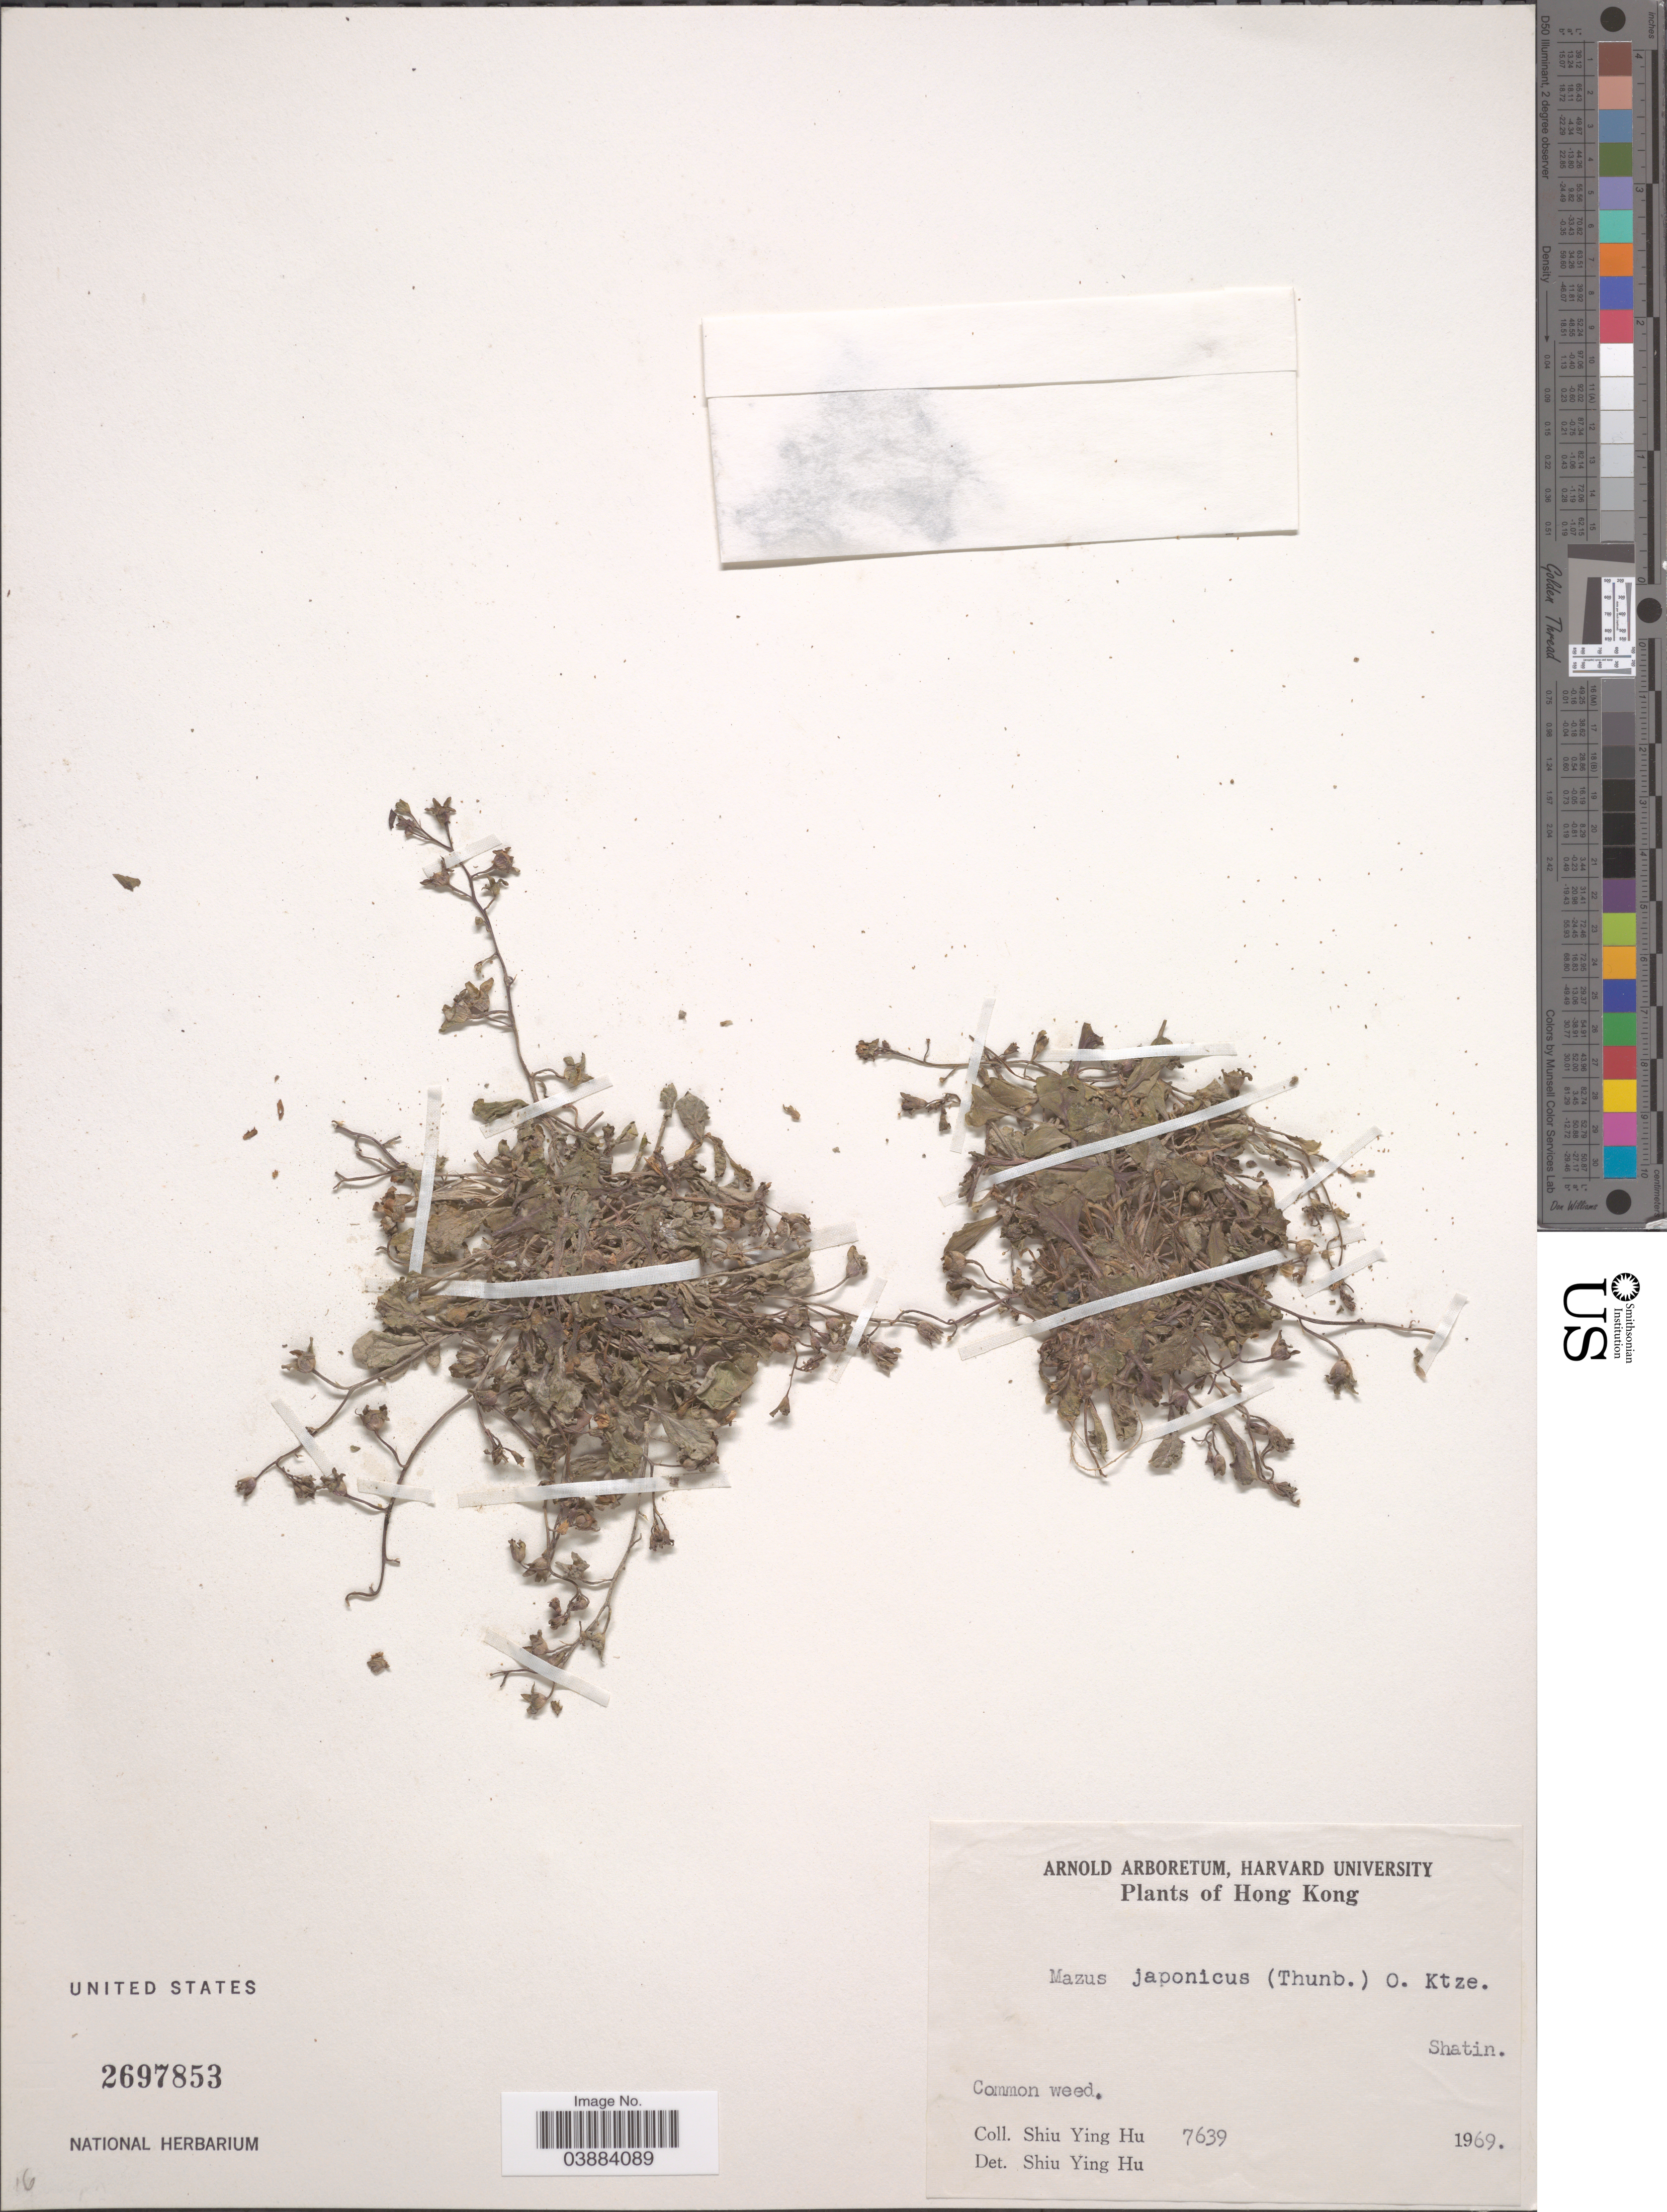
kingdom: Plantae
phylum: Tracheophyta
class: Magnoliopsida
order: Lamiales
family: Mazaceae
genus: Mazus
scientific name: Mazus japonicus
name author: (Thunb.) Kuntze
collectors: S. Y. Hu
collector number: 7639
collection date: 1969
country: China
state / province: Hong Kong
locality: Shatin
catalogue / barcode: US 2697853